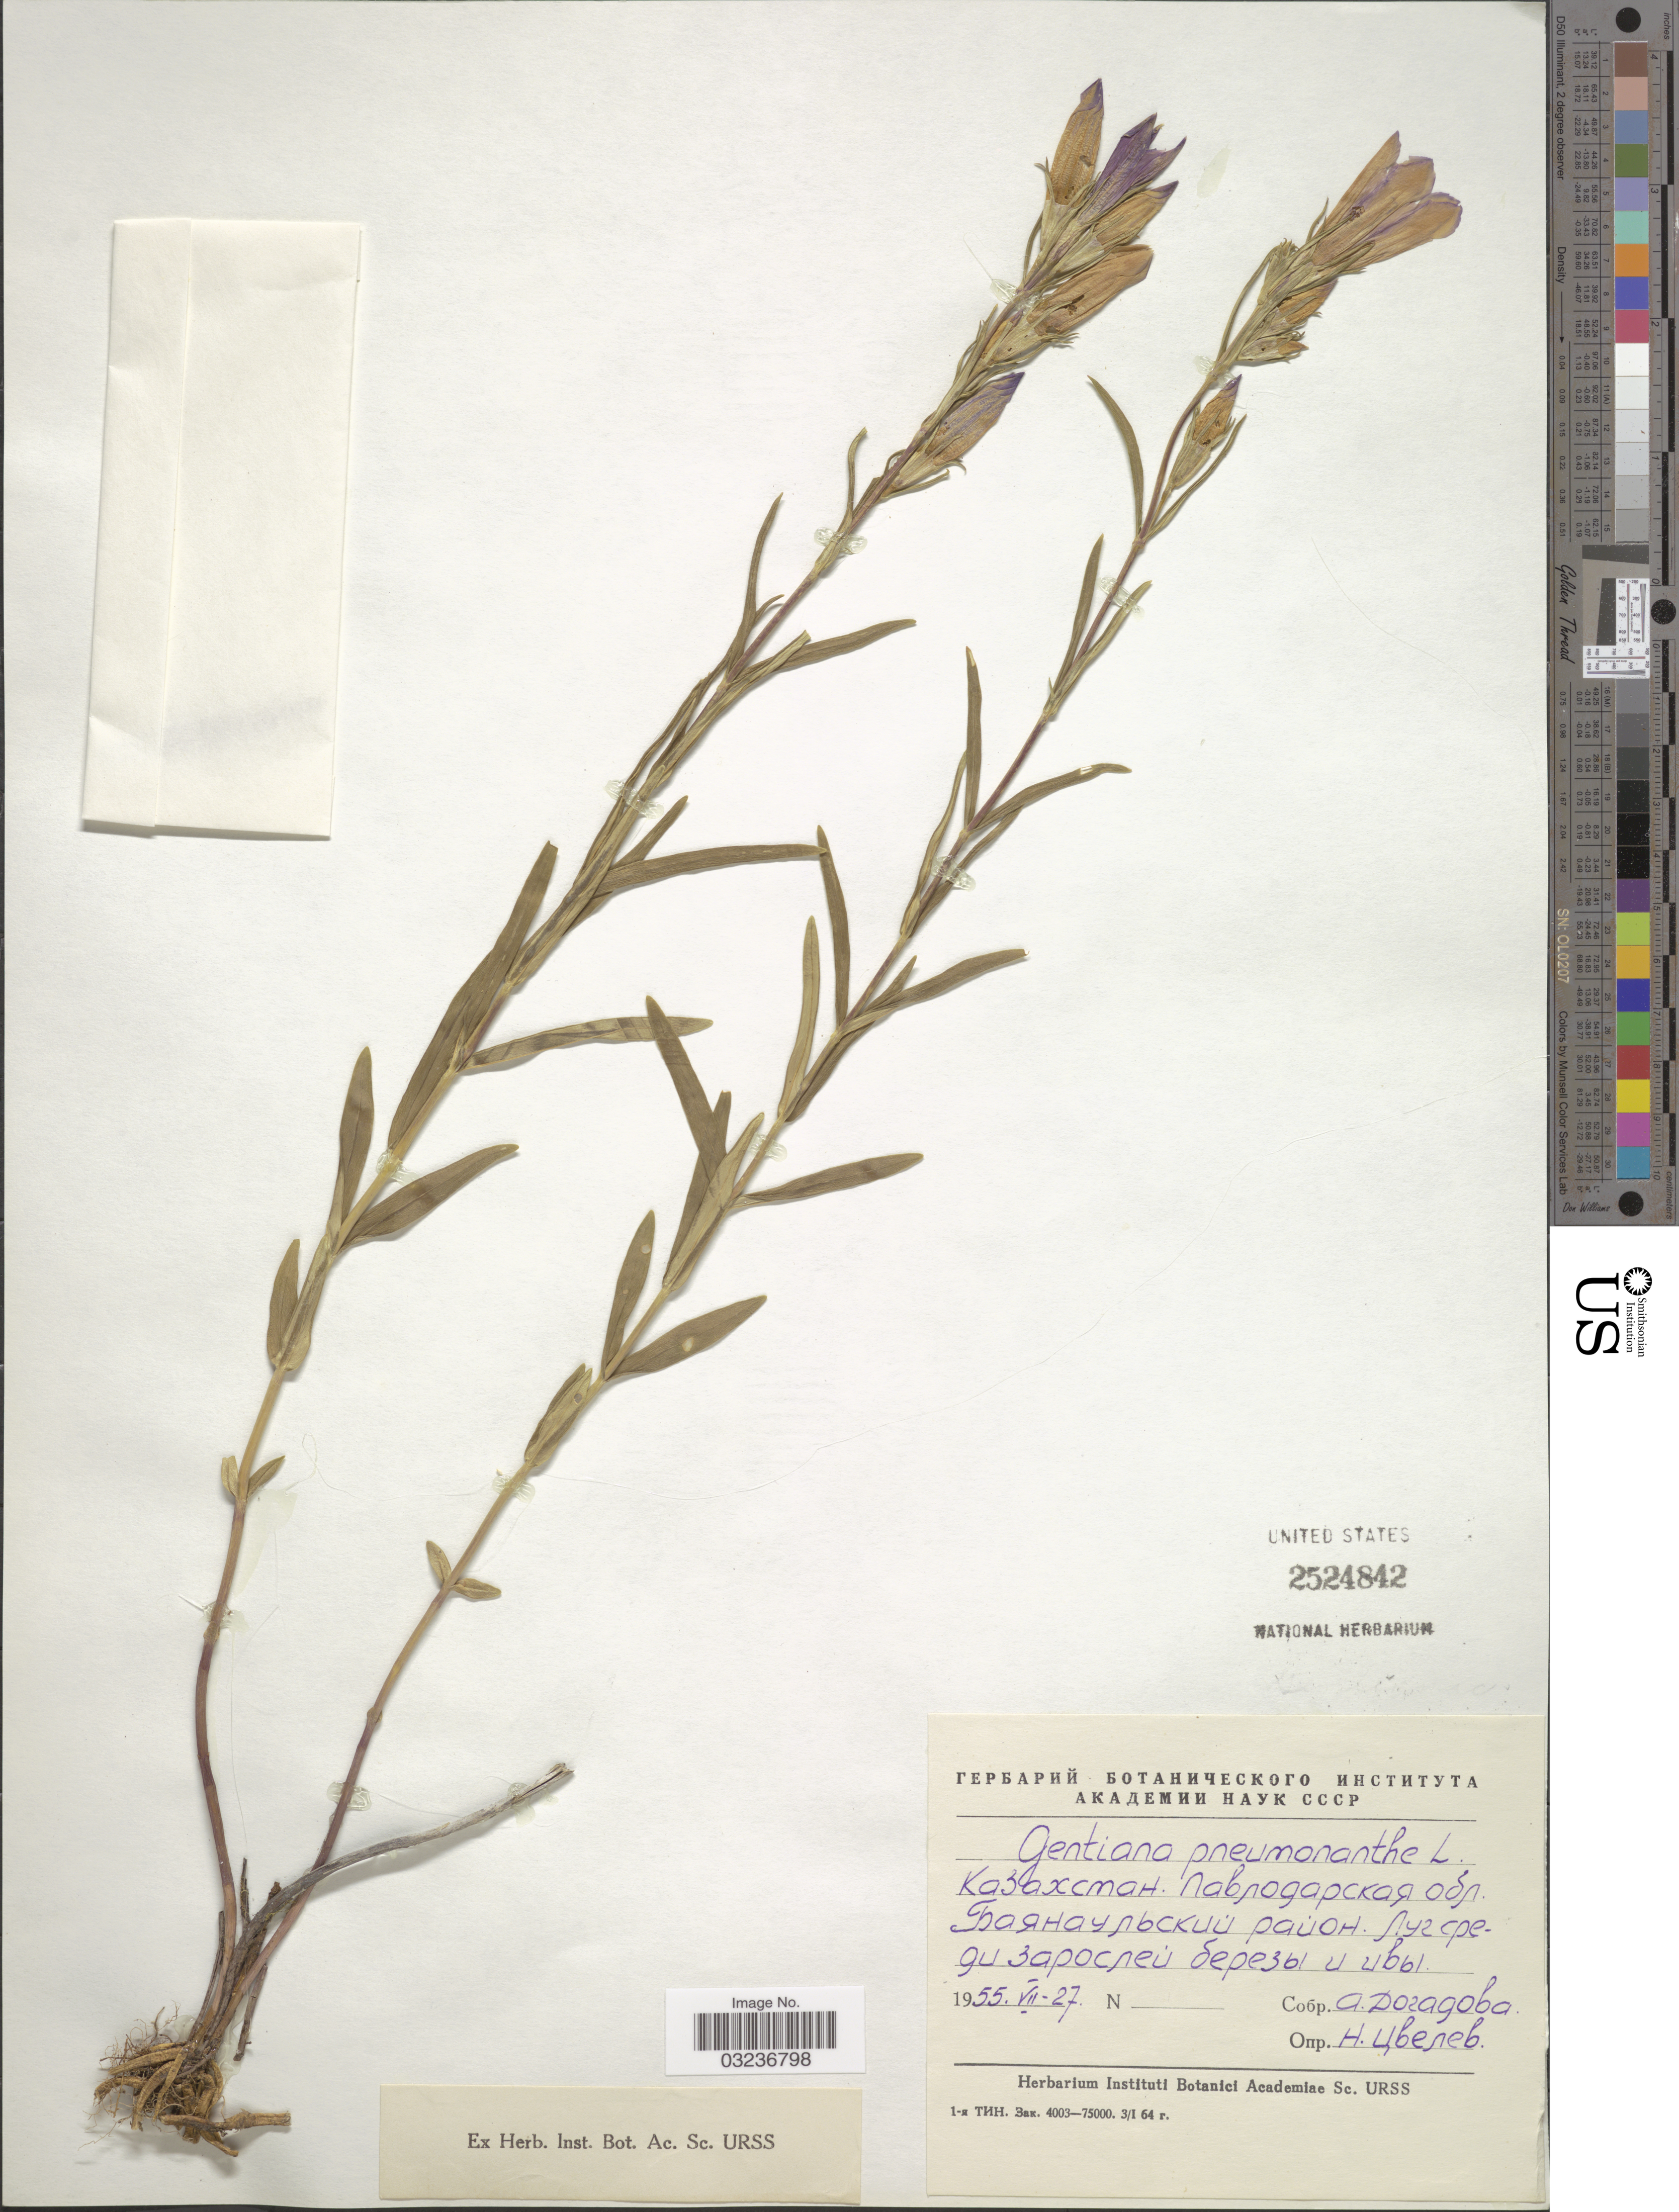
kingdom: Plantae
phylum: Tracheophyta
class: Magnoliopsida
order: Gentianales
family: Gentianaceae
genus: Gentiana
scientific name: Gentiana pneumonanthe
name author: L.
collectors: A. Dogadova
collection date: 1955-07-27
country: Kazakhstan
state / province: Paylodar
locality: Bayanauyl Audany.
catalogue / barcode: US 2524842